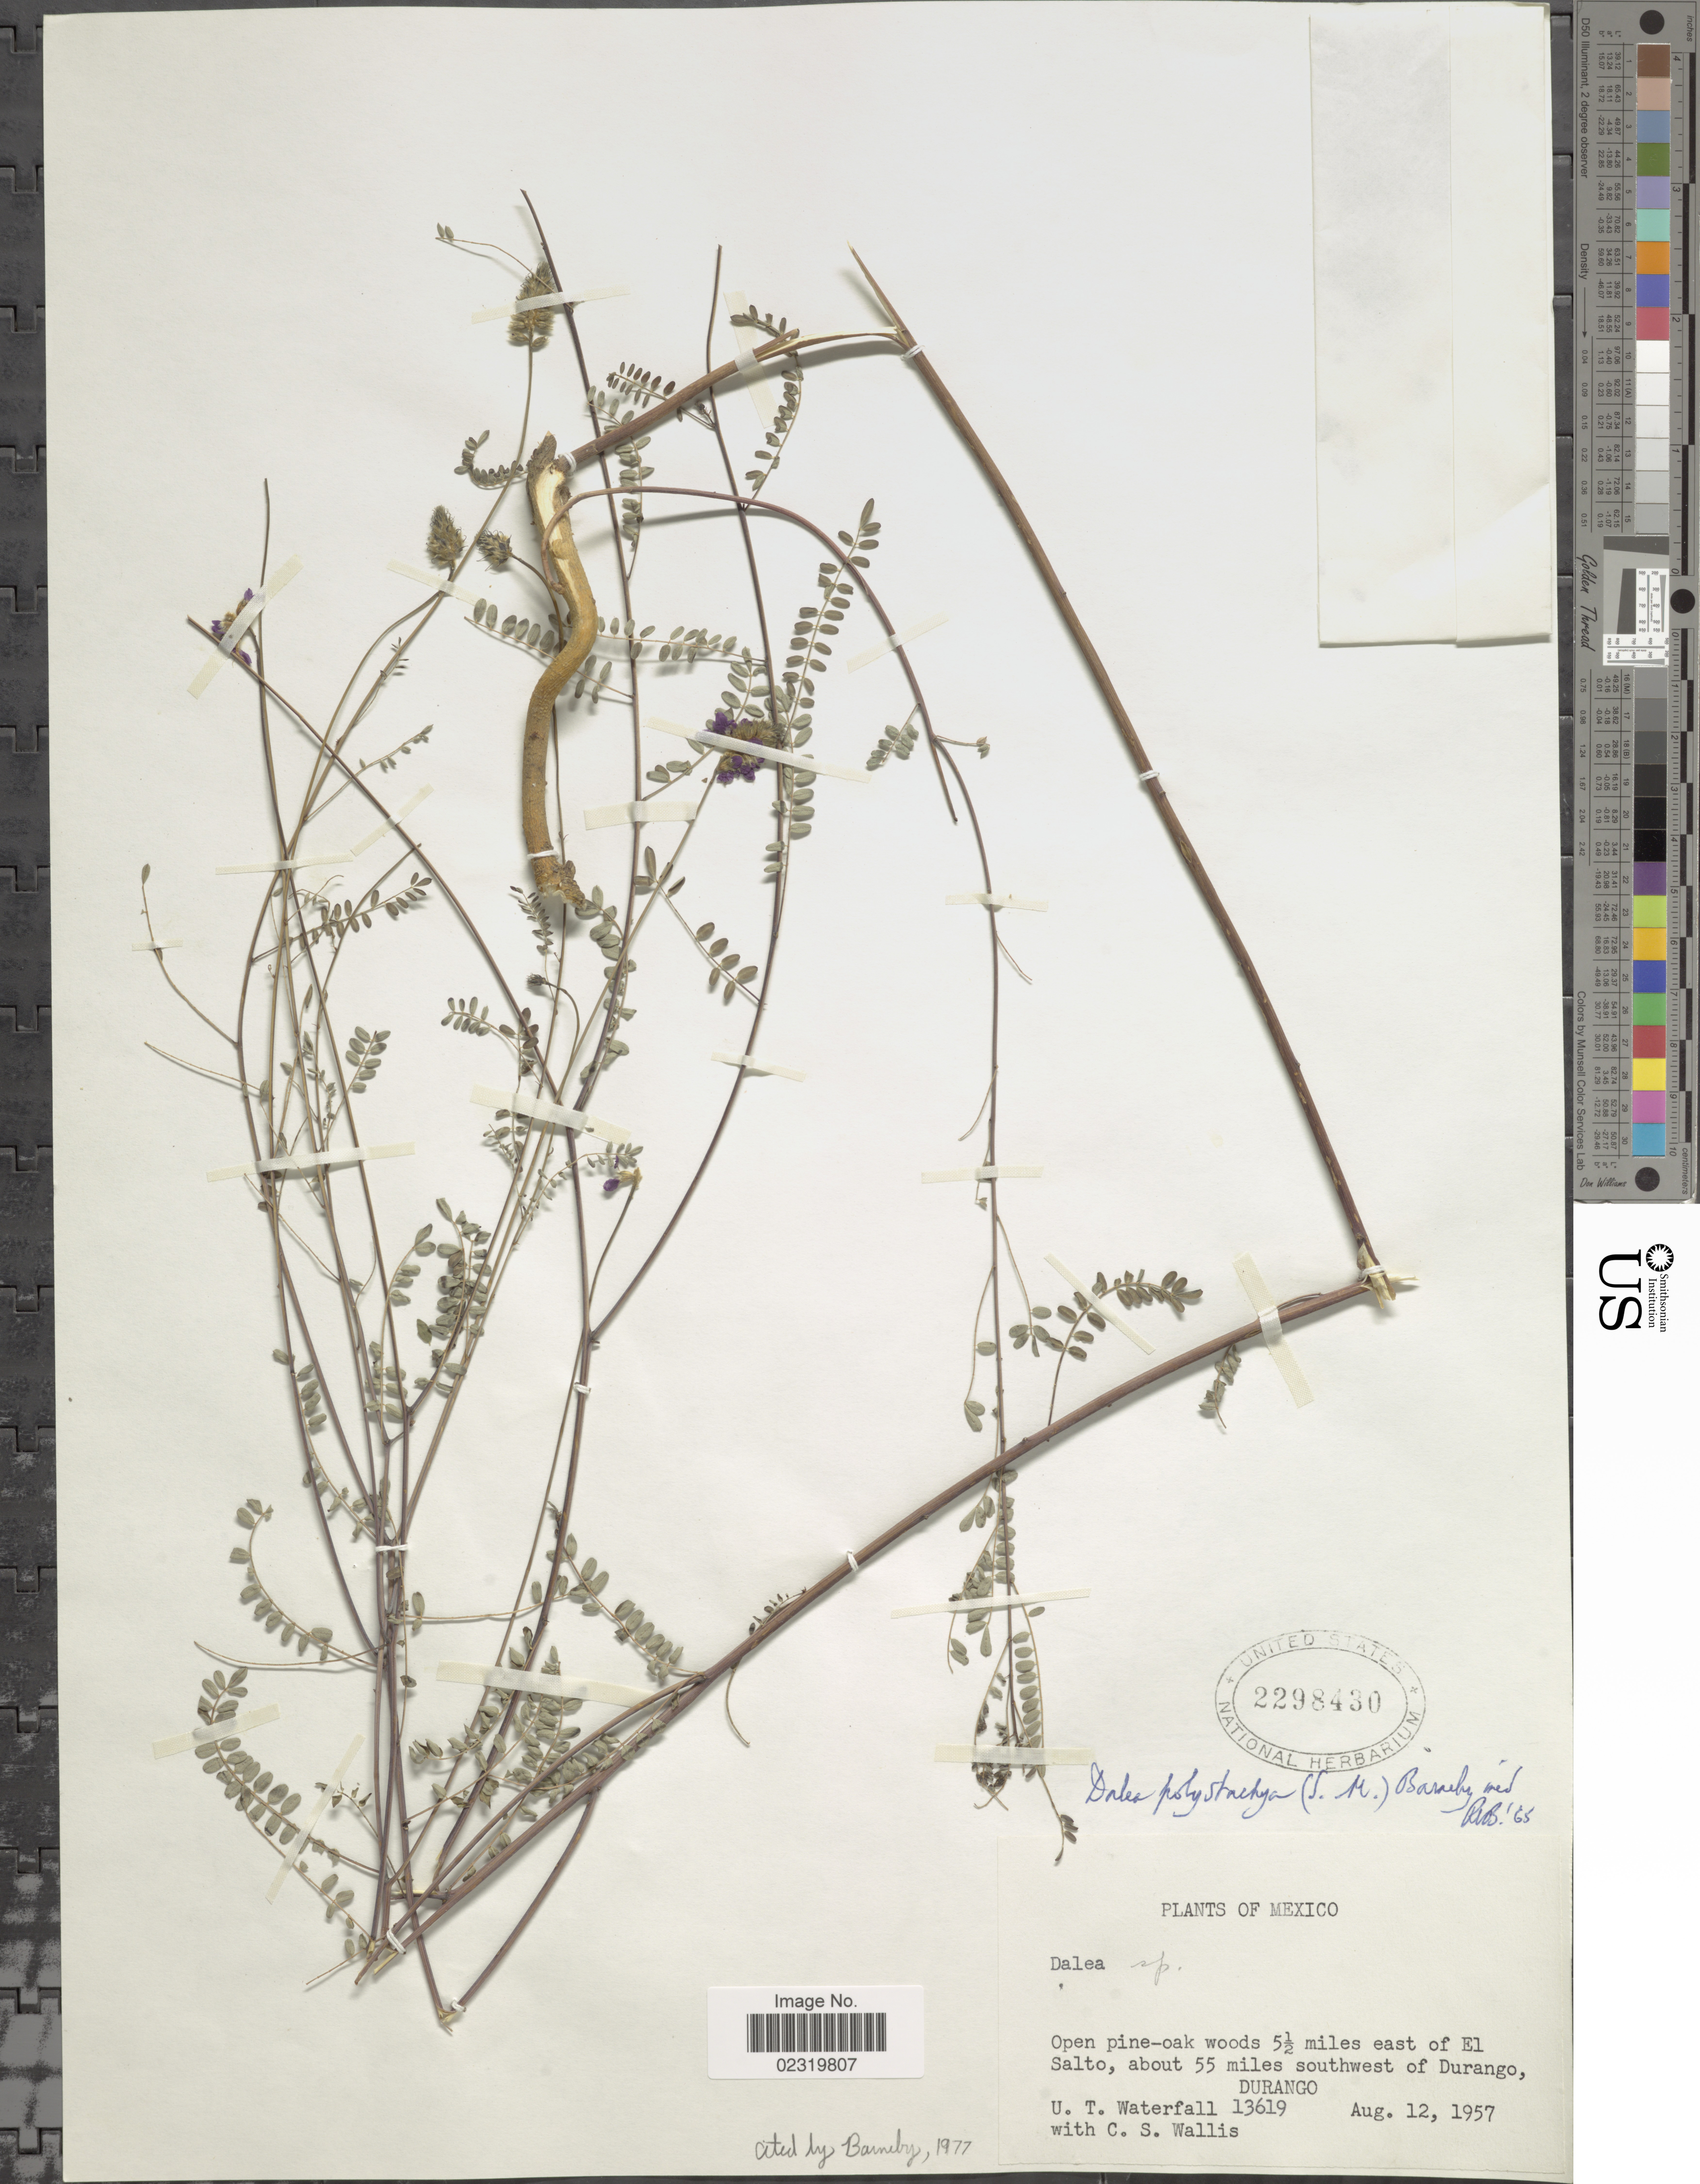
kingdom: Plantae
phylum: Tracheophyta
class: Magnoliopsida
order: Fabales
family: Fabaceae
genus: Dalea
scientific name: Dalea polystachya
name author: (Sessé & Moc.) Barneby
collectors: U. T. Waterfall & C. S. Wallis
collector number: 13619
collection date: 1957-08-12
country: Mexico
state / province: Durango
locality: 5½ miles east of El Salto, about 55 miles southwest of Durango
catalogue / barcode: US 2298430